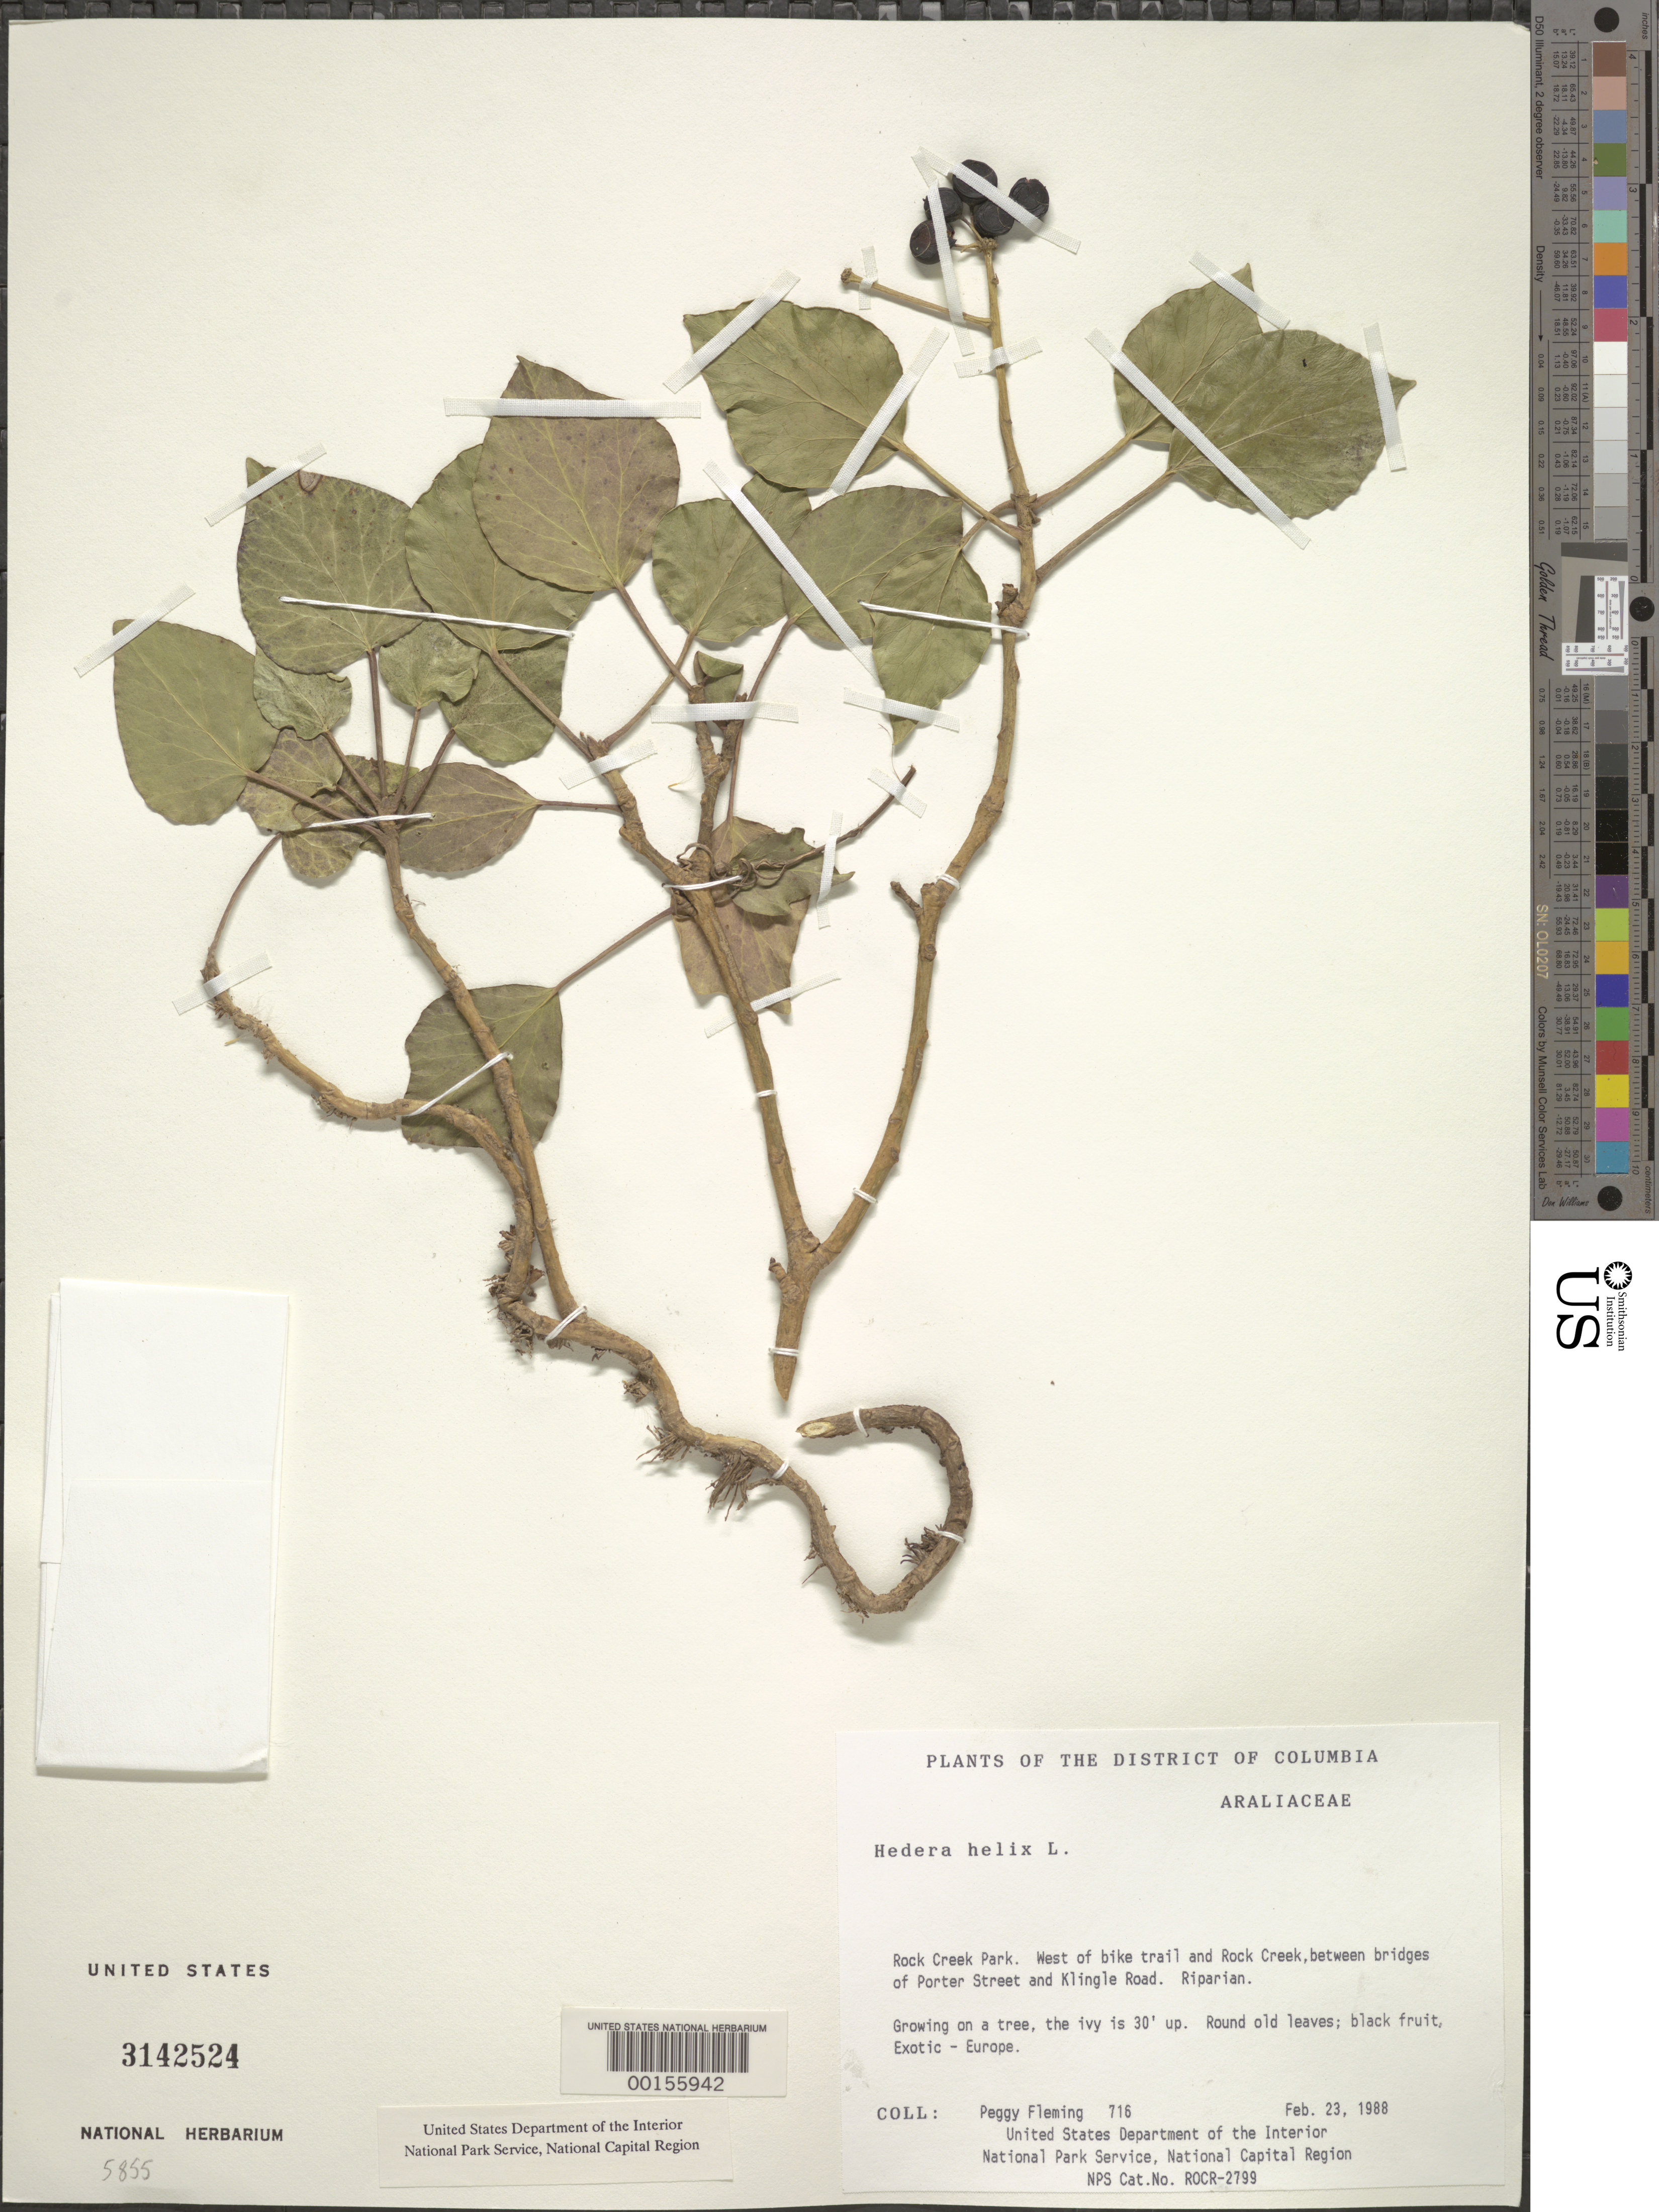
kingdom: Plantae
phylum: Tracheophyta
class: Magnoliopsida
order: Apiales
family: Araliaceae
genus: Hedera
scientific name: Hedera helix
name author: L.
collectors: P. Fleming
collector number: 716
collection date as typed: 23 Feb 1988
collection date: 1988-02-23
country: United States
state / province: District of Columbia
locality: Rock Creek Park, W of bike trail between bridges of Porter Street and Klingle Road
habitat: On tree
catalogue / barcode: US 3142524